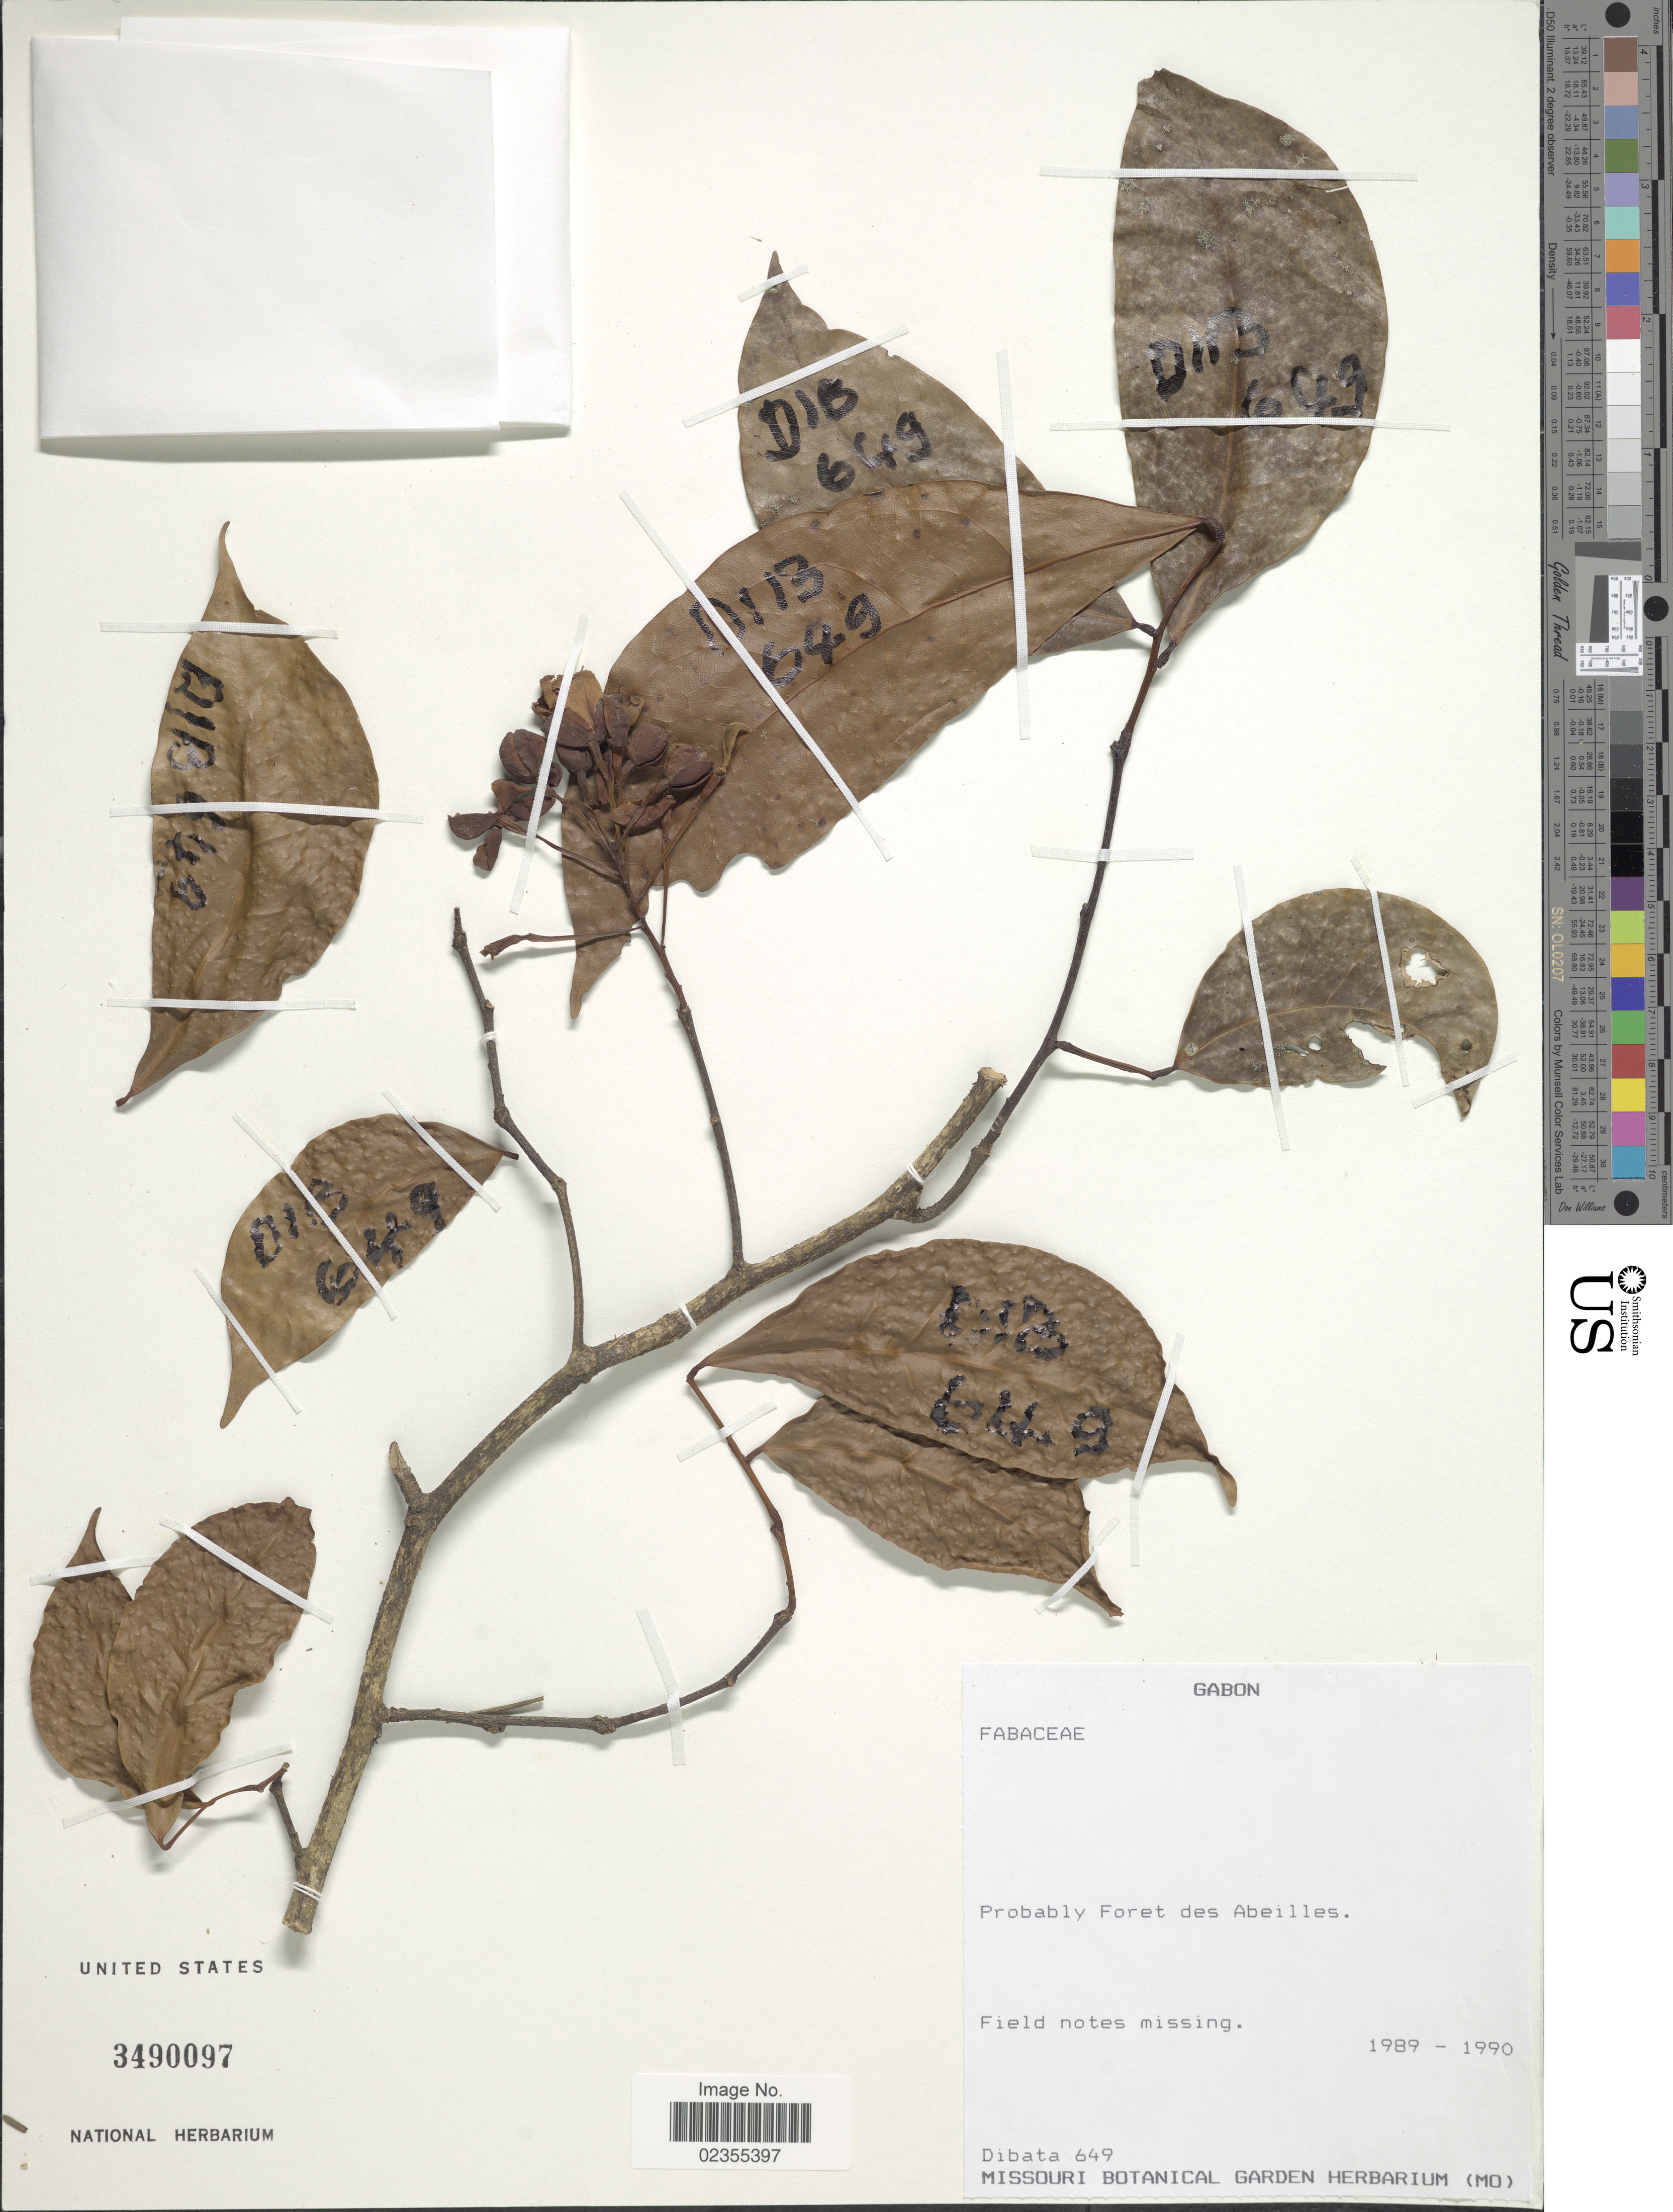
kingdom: Plantae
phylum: Tracheophyta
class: Magnoliopsida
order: Fabales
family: Fabaceae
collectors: Dibata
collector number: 649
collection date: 1989/1990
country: Gabon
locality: Probably Forest des Abeilles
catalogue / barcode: US 3490097